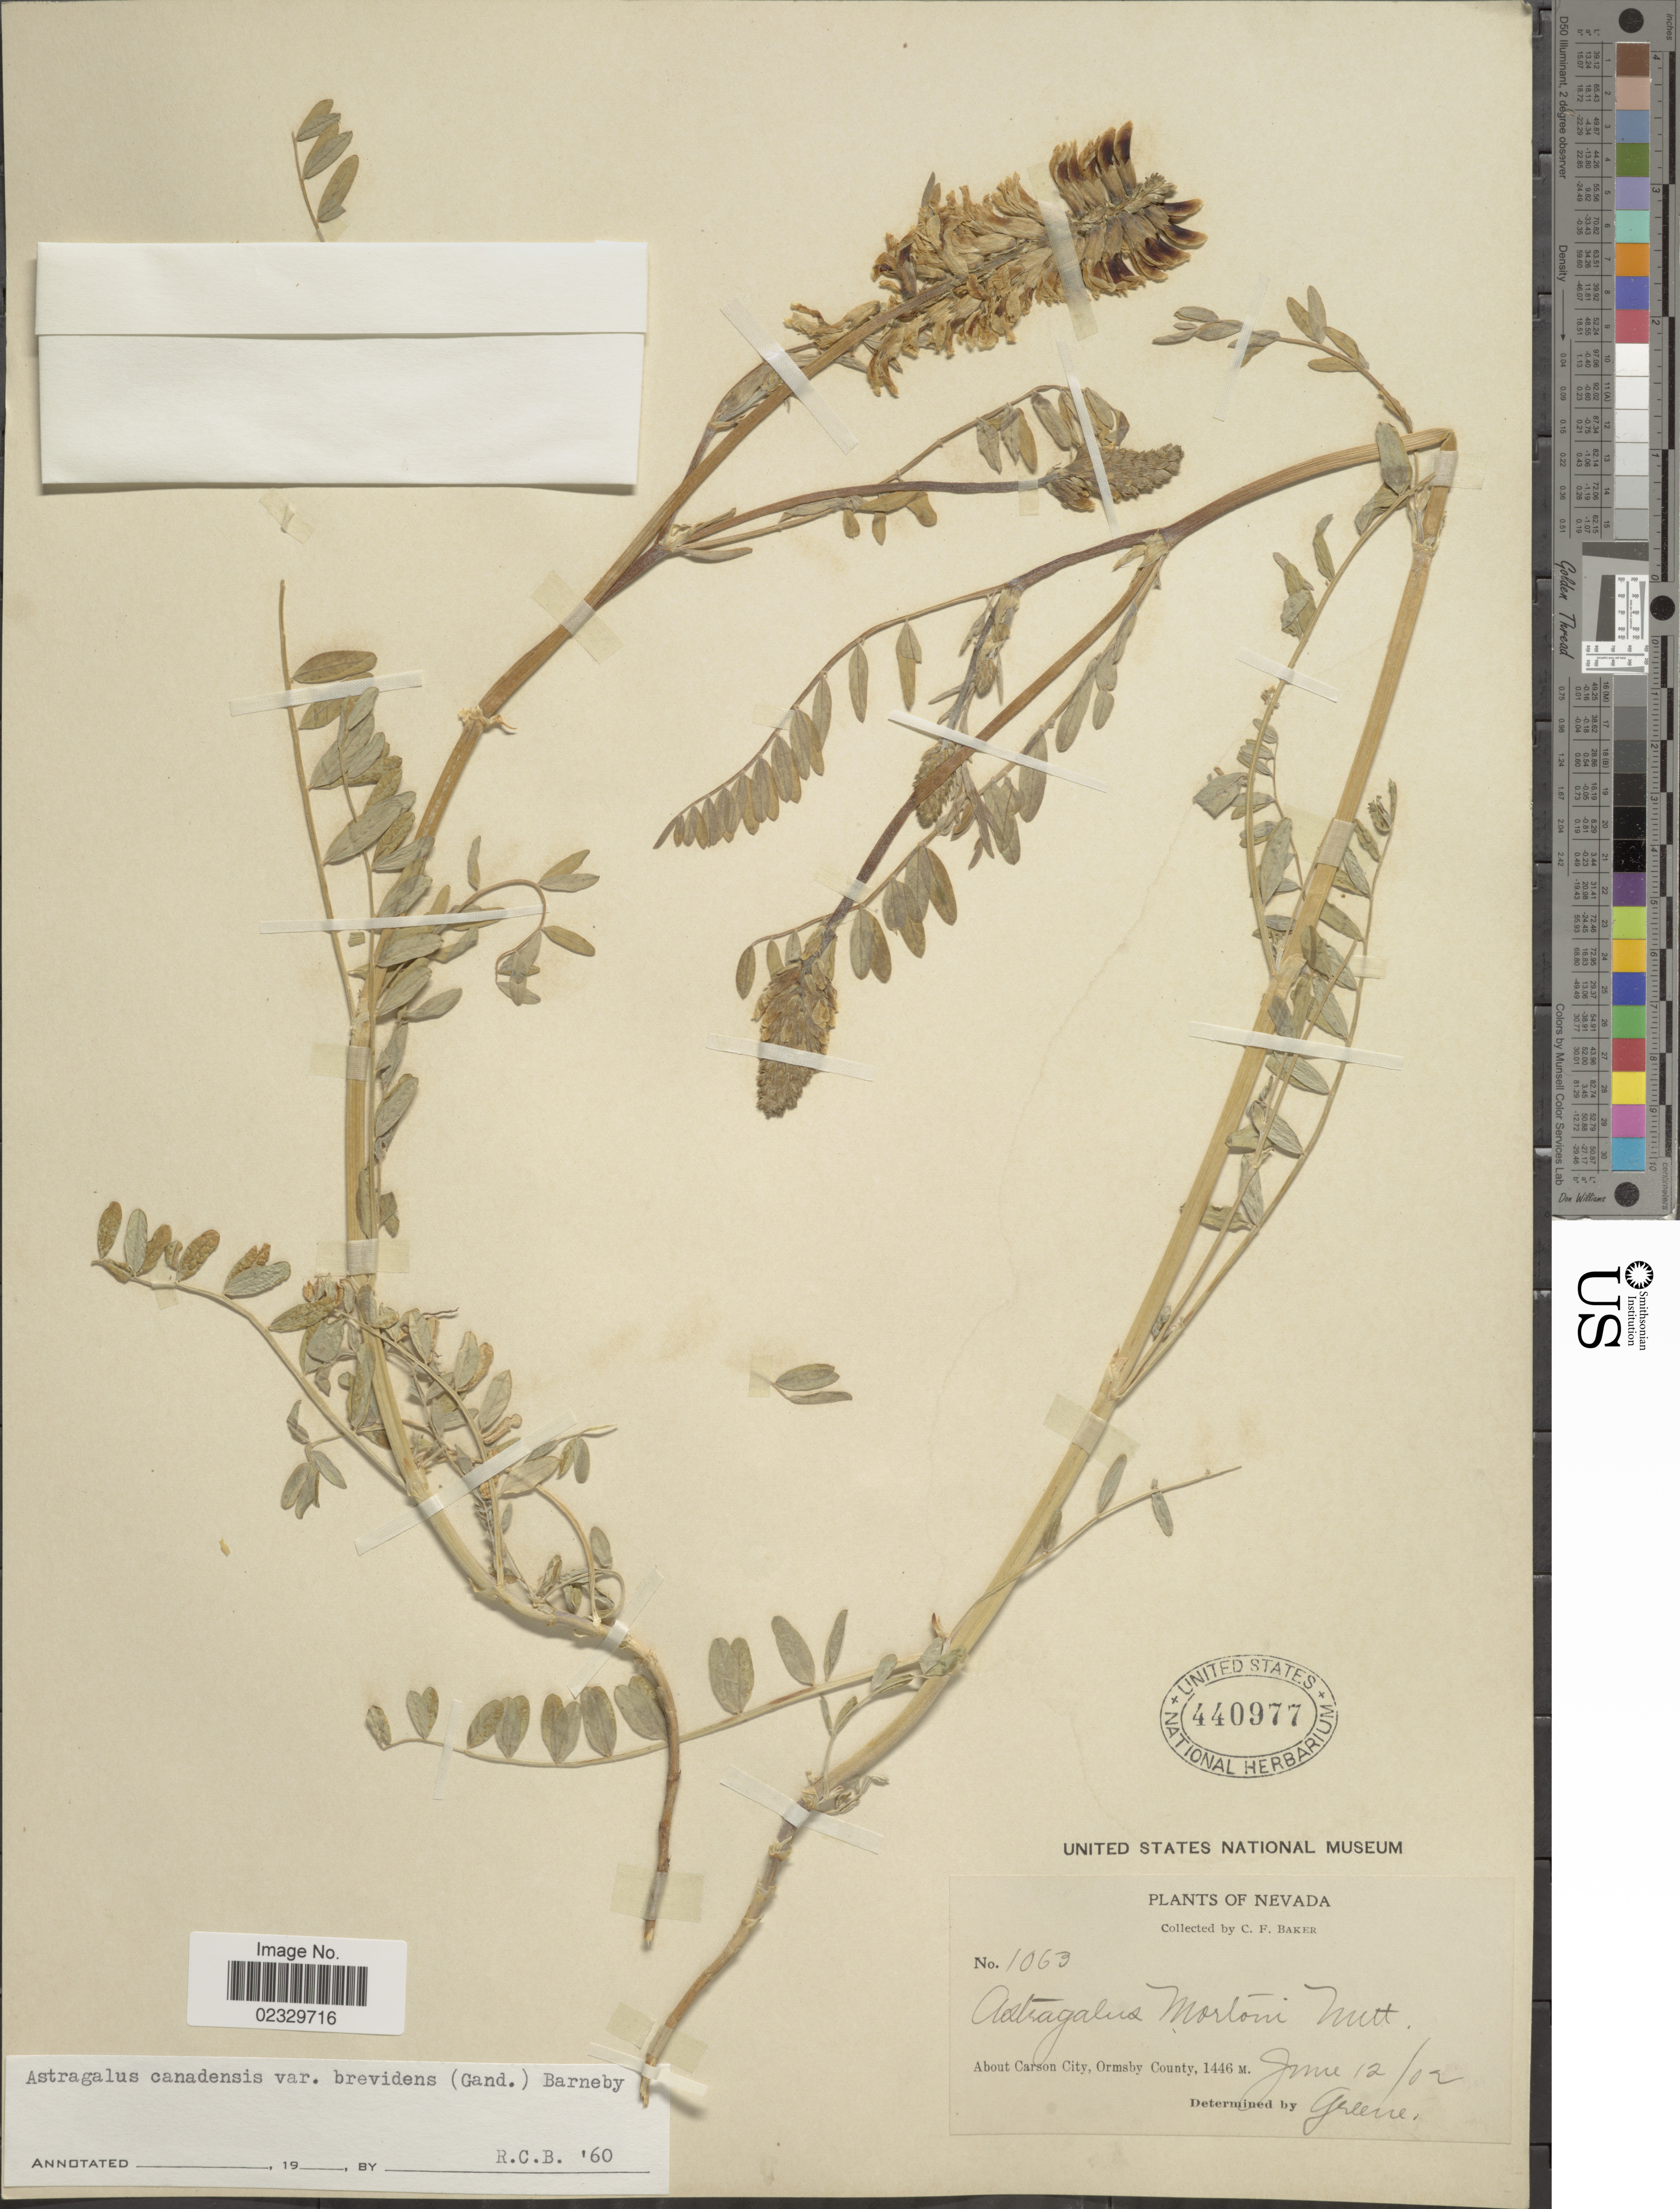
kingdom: Plantae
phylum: Tracheophyta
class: Magnoliopsida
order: Fabales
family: Fabaceae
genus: Astragalus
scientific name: Astragalus canadensis var. brevidens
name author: L.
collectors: C. F. Baker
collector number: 1063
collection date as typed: Transcribed d/m/y: 12/6/2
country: United States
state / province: Nevada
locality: About Carson City, Ormsby County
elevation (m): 1446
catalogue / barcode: US 440977